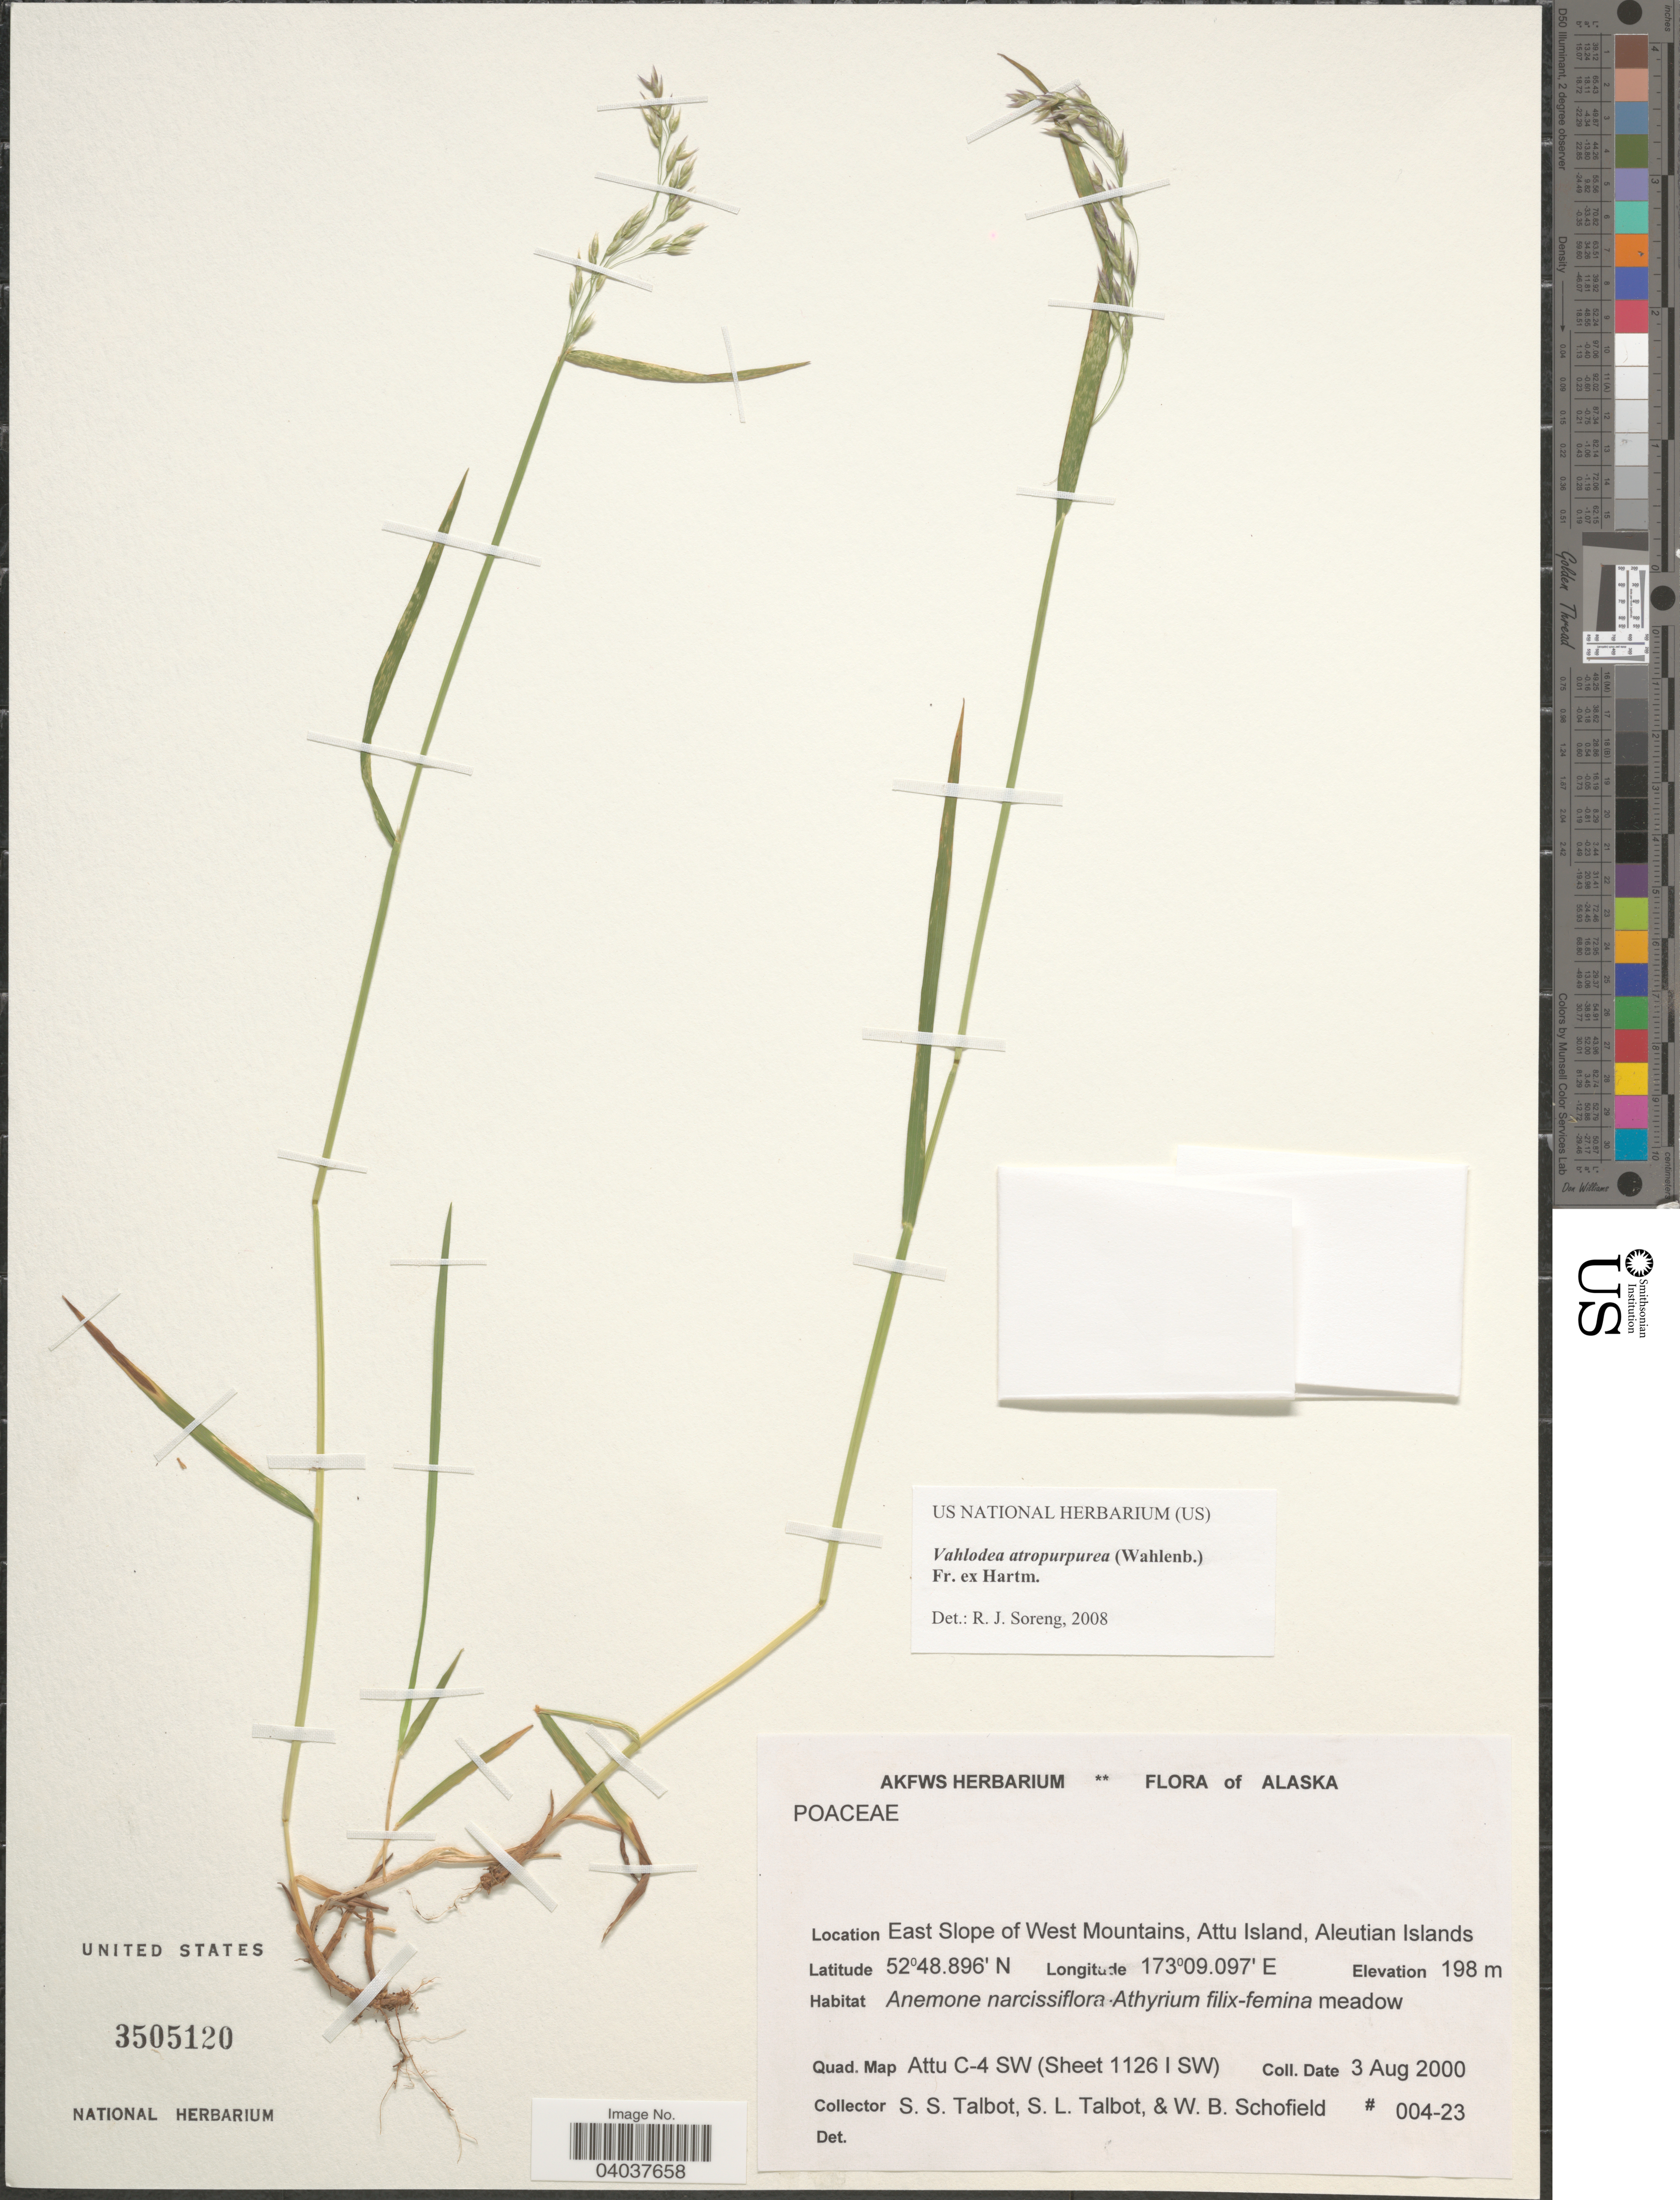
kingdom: Plantae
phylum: Tracheophyta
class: Liliopsida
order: Poales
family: Poaceae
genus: Vahlodea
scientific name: Vahlodea atropurpurea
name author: (Wahlenb.) Fr. ex Hartm.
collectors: S. S. Talbot, S. Talbot & W. Schofield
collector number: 004-23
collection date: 2000-08-03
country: United States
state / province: Alaska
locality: East Slope of West Mountains, Attu Island, Aleutian Islands. Quad. Map Attu C-4 SW (Sheet 1126 I SW).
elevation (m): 198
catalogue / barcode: US 3505120